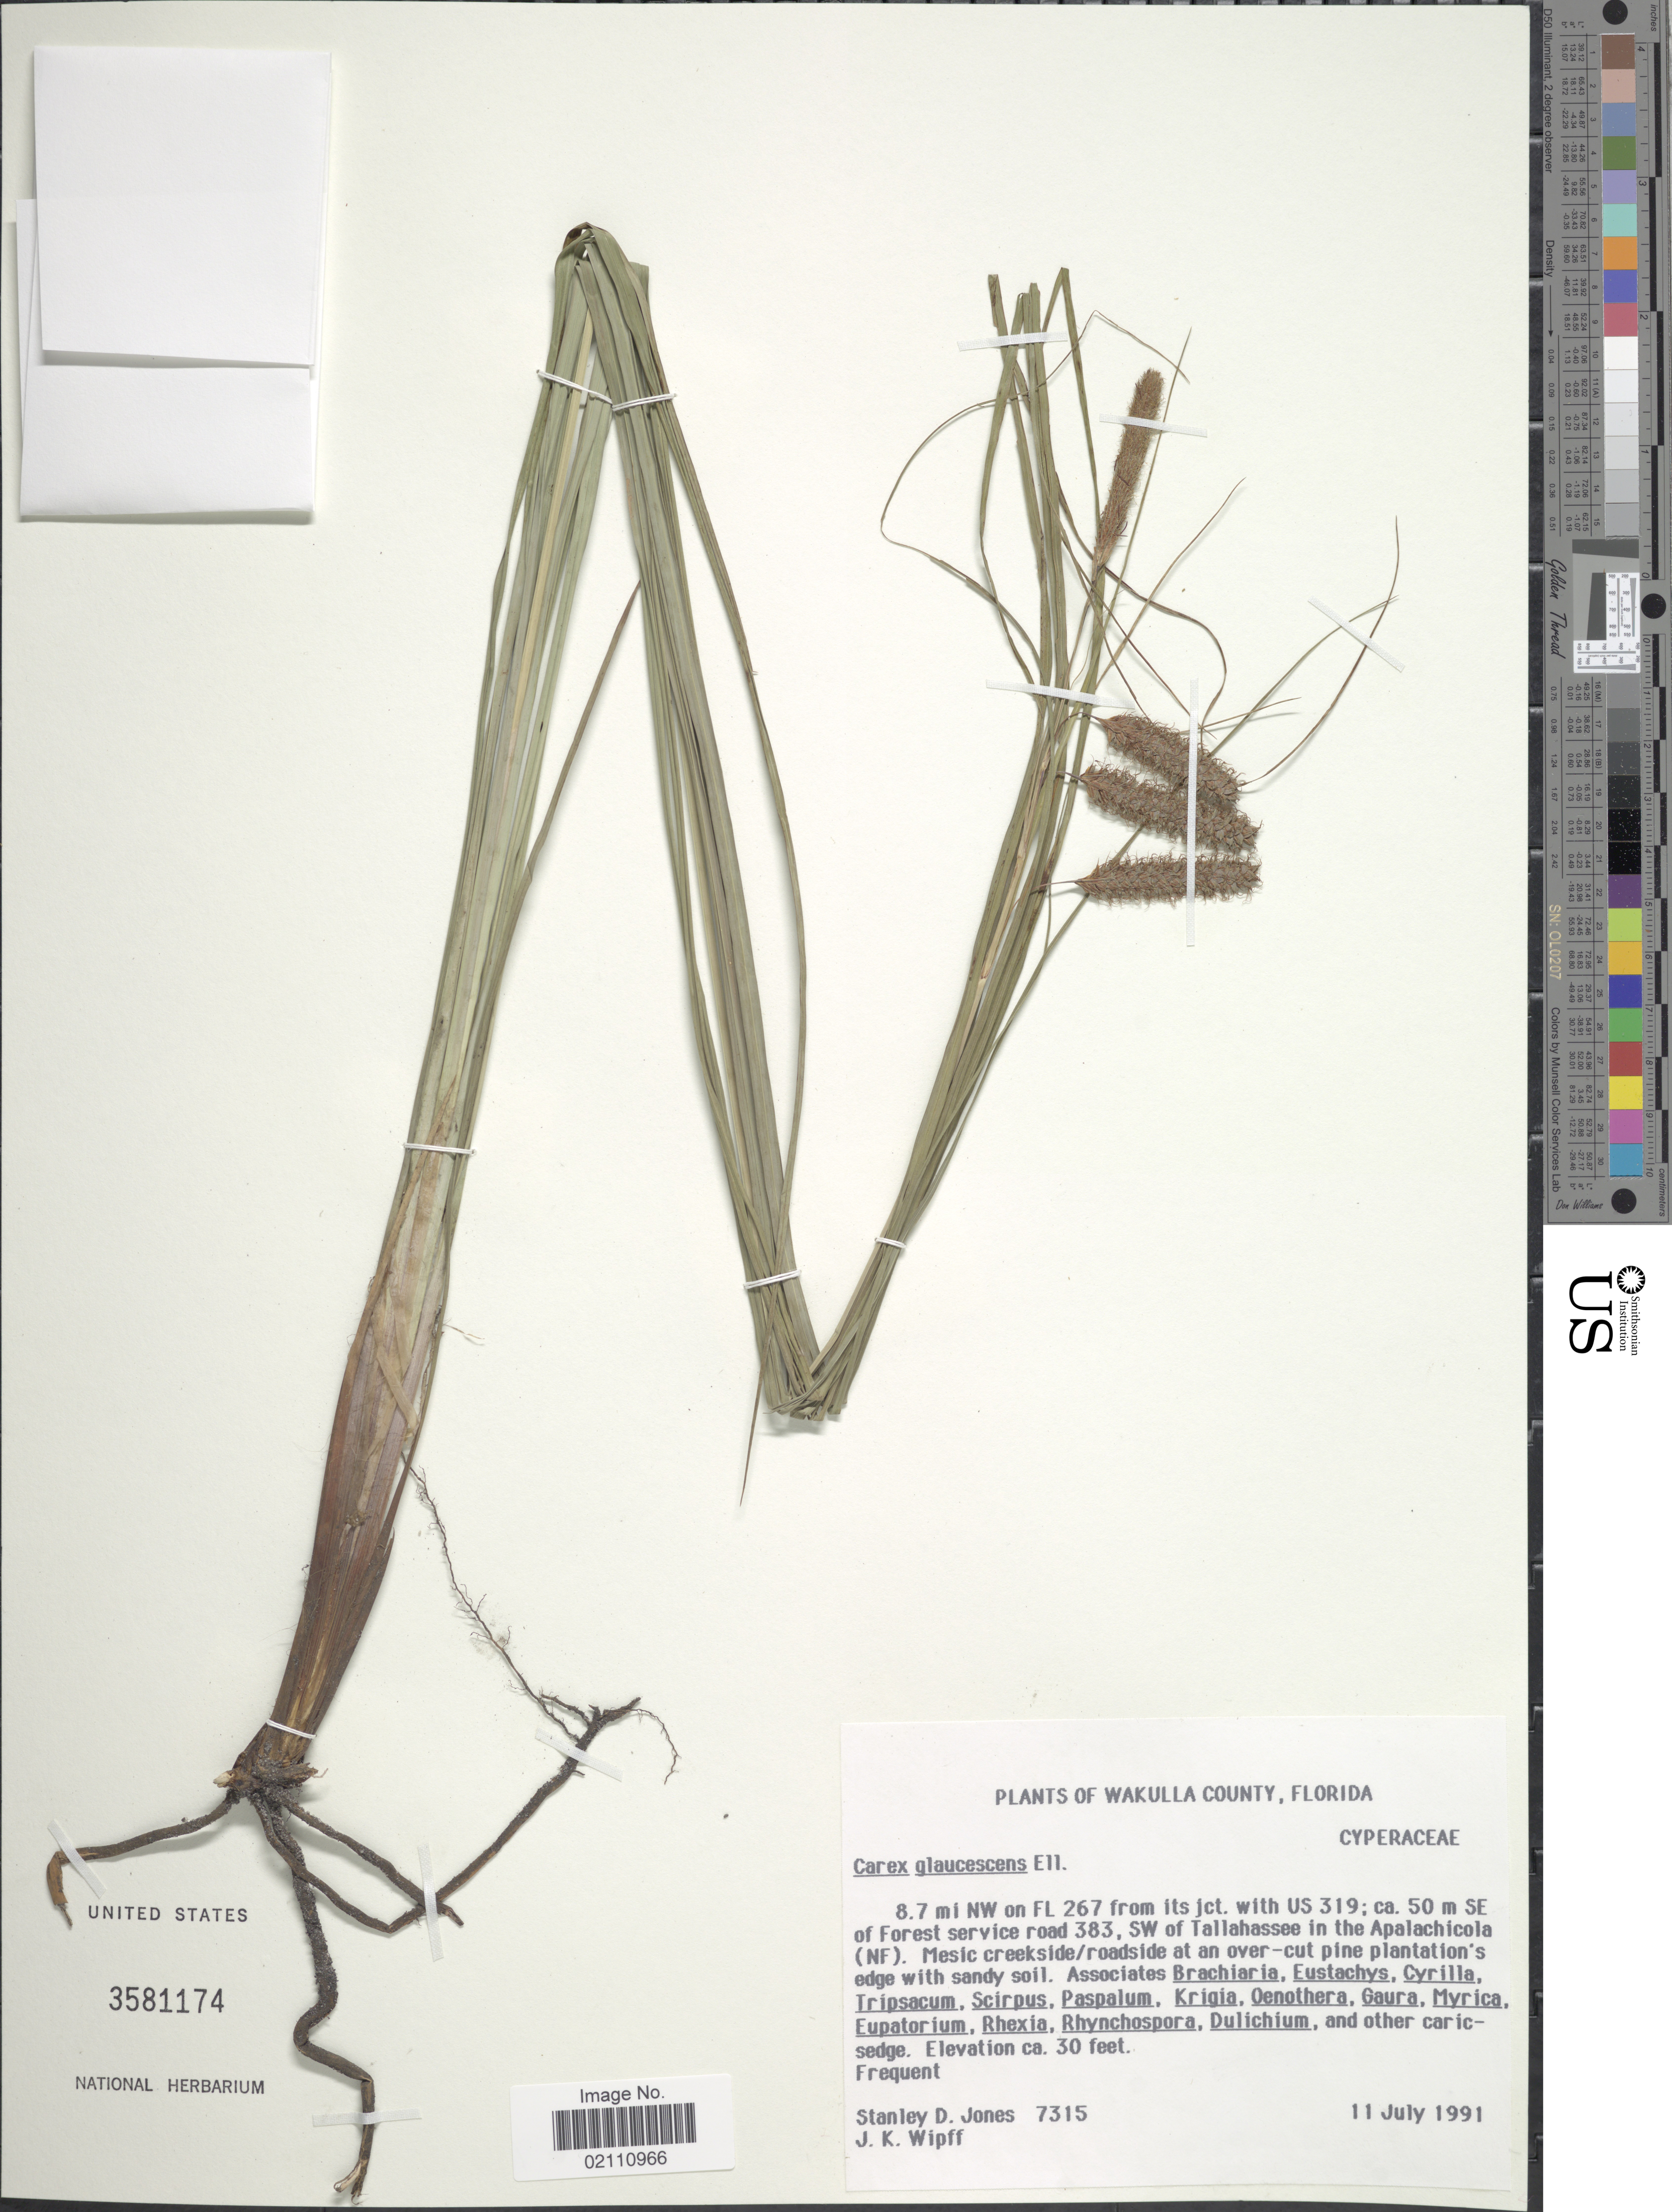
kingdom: Plantae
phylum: Tracheophyta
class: Liliopsida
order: Poales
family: Cyperaceae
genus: Carex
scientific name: Carex glaucescens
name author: Elliott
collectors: S. D. Jones & J. K. Wipff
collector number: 7315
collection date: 1991-07-11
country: United States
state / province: Florida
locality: Wakulla County, Florida, 8.7 mi NW on Fl 267 from its jct. with US 319, 50 m SE of Forest service road 383, SW of Tallahassee in the Apalachicola (NF)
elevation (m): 9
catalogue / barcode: US 3581174